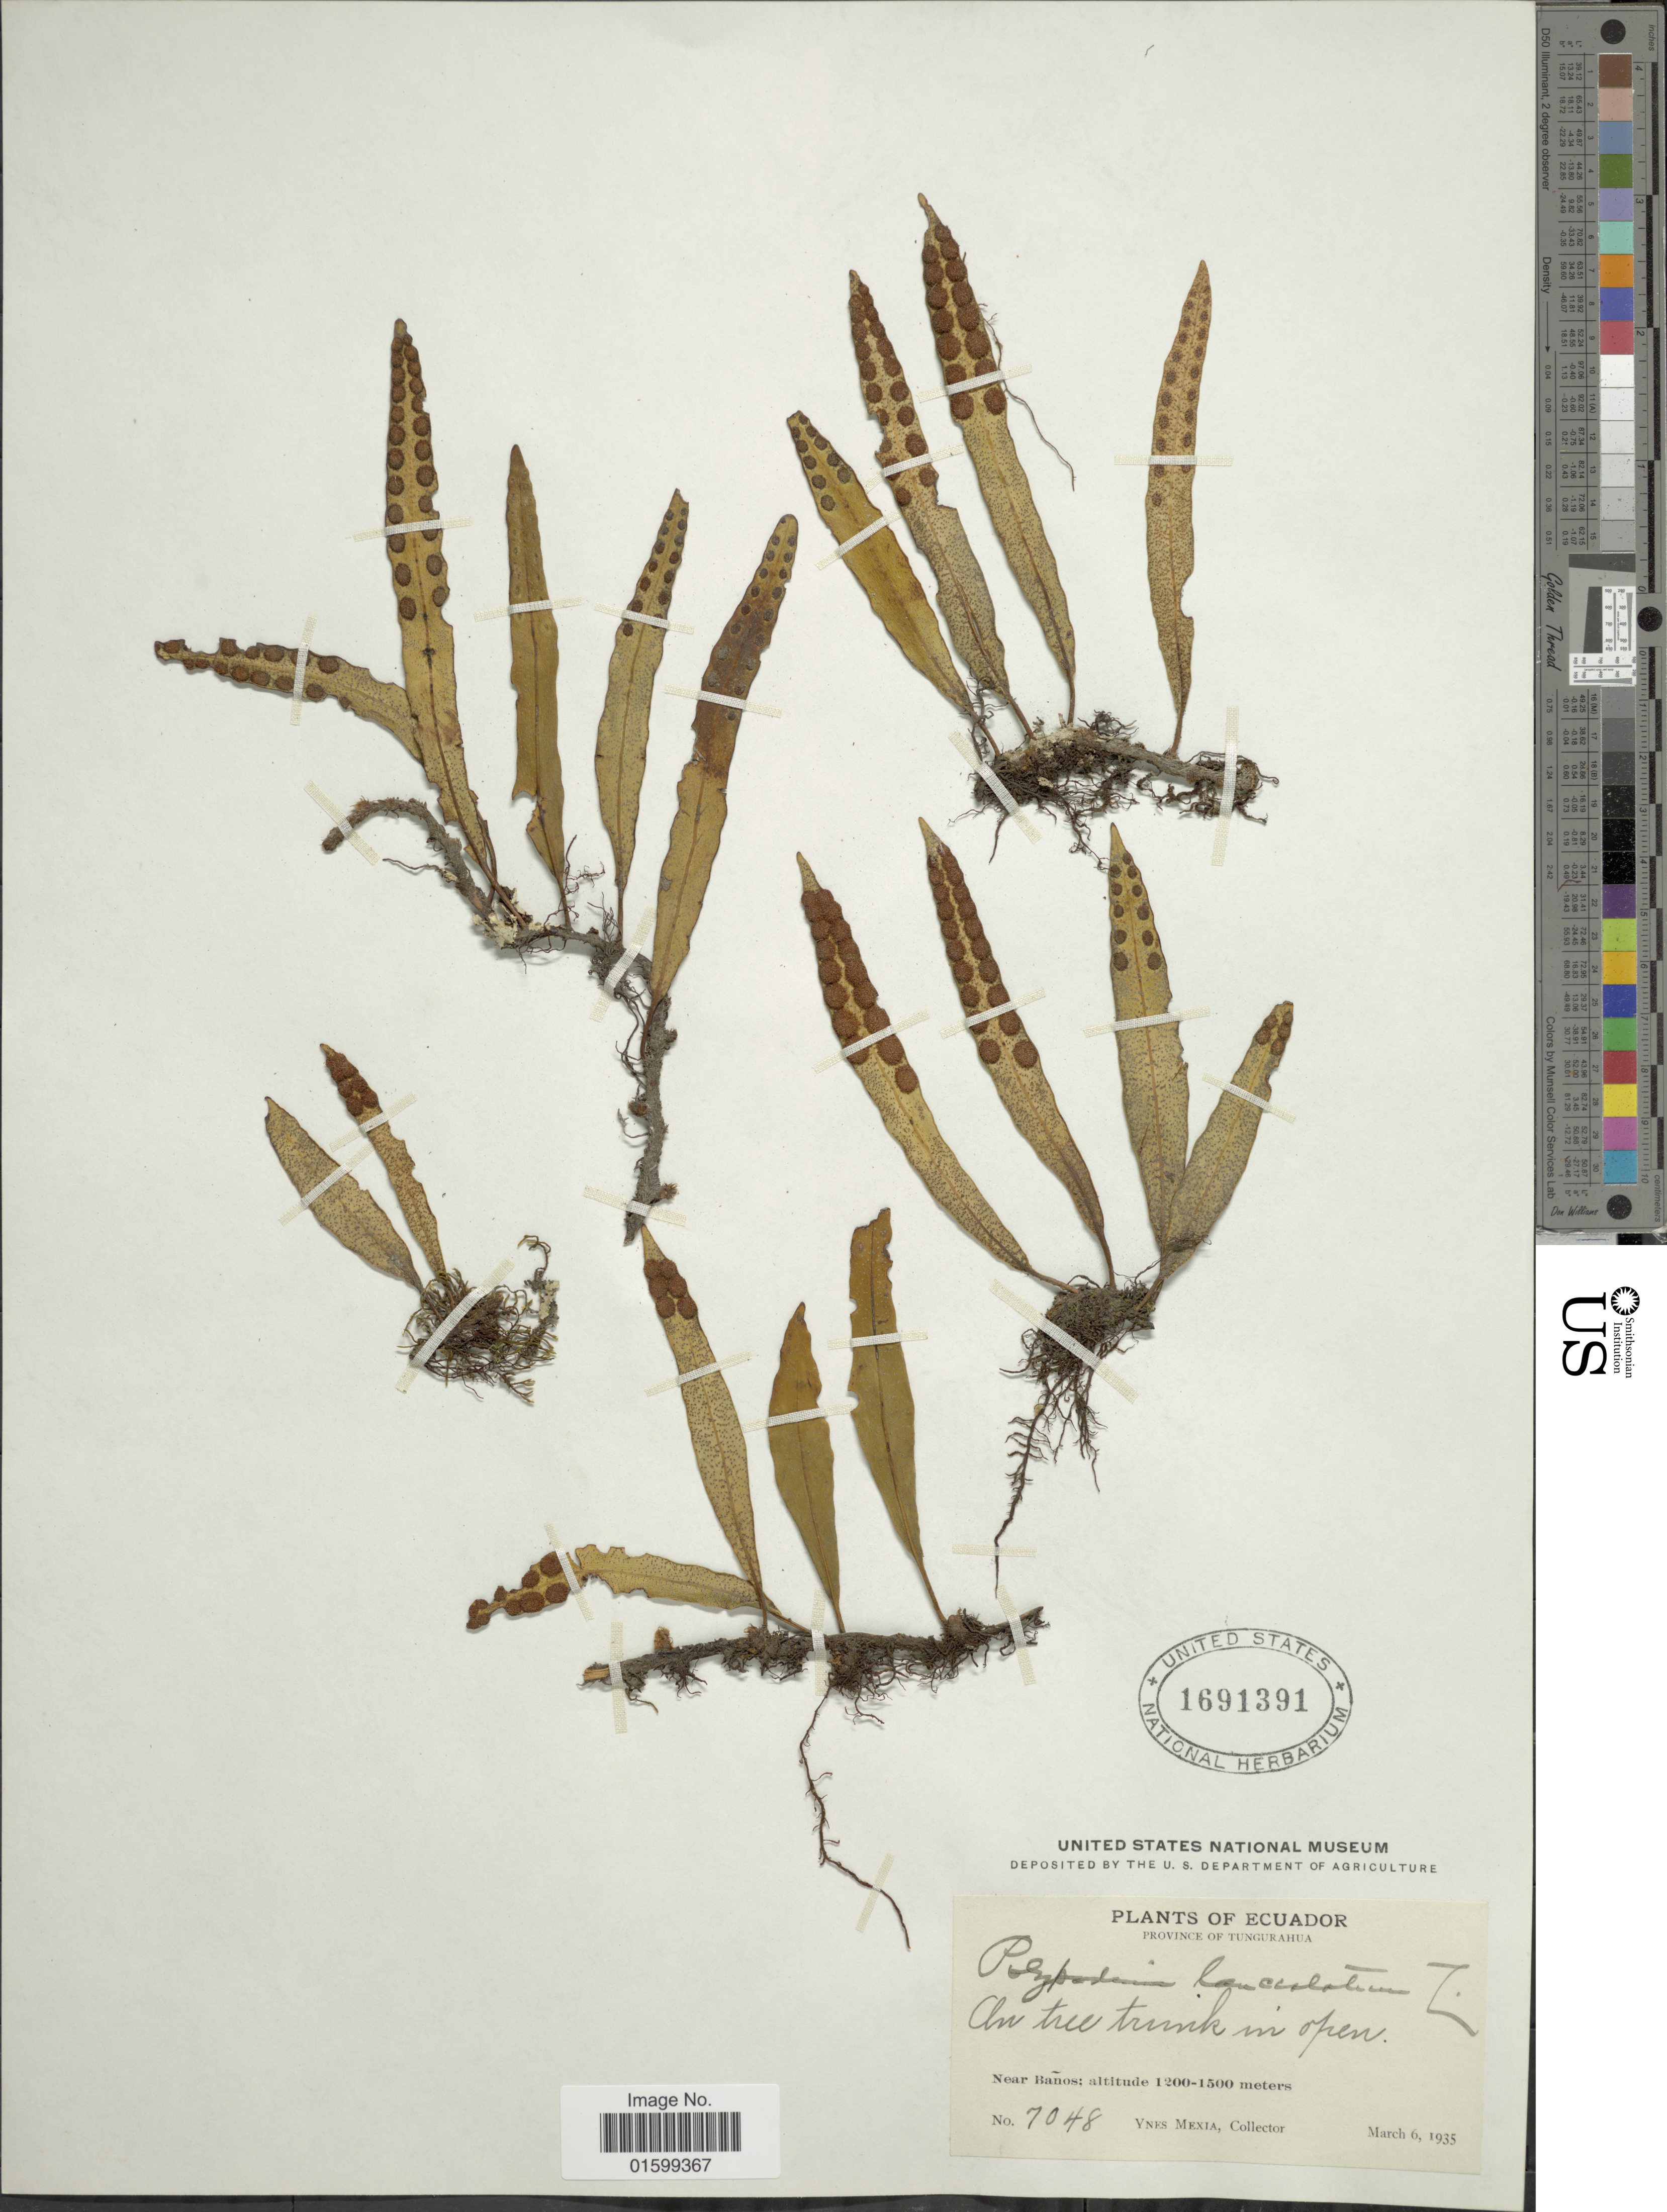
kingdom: Plantae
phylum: Tracheophyta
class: Polypodiopsida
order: Polypodiales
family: Polypodiaceae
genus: Pleopeltis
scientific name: Pleopeltis macrocarpa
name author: (Bory ex Willd.) Kaulf.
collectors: Y. Mexia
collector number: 7048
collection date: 1935-03-06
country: Ecuador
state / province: Tungurahua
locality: On tree trunk in open, near Baños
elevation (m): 1200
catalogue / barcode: US 1691391